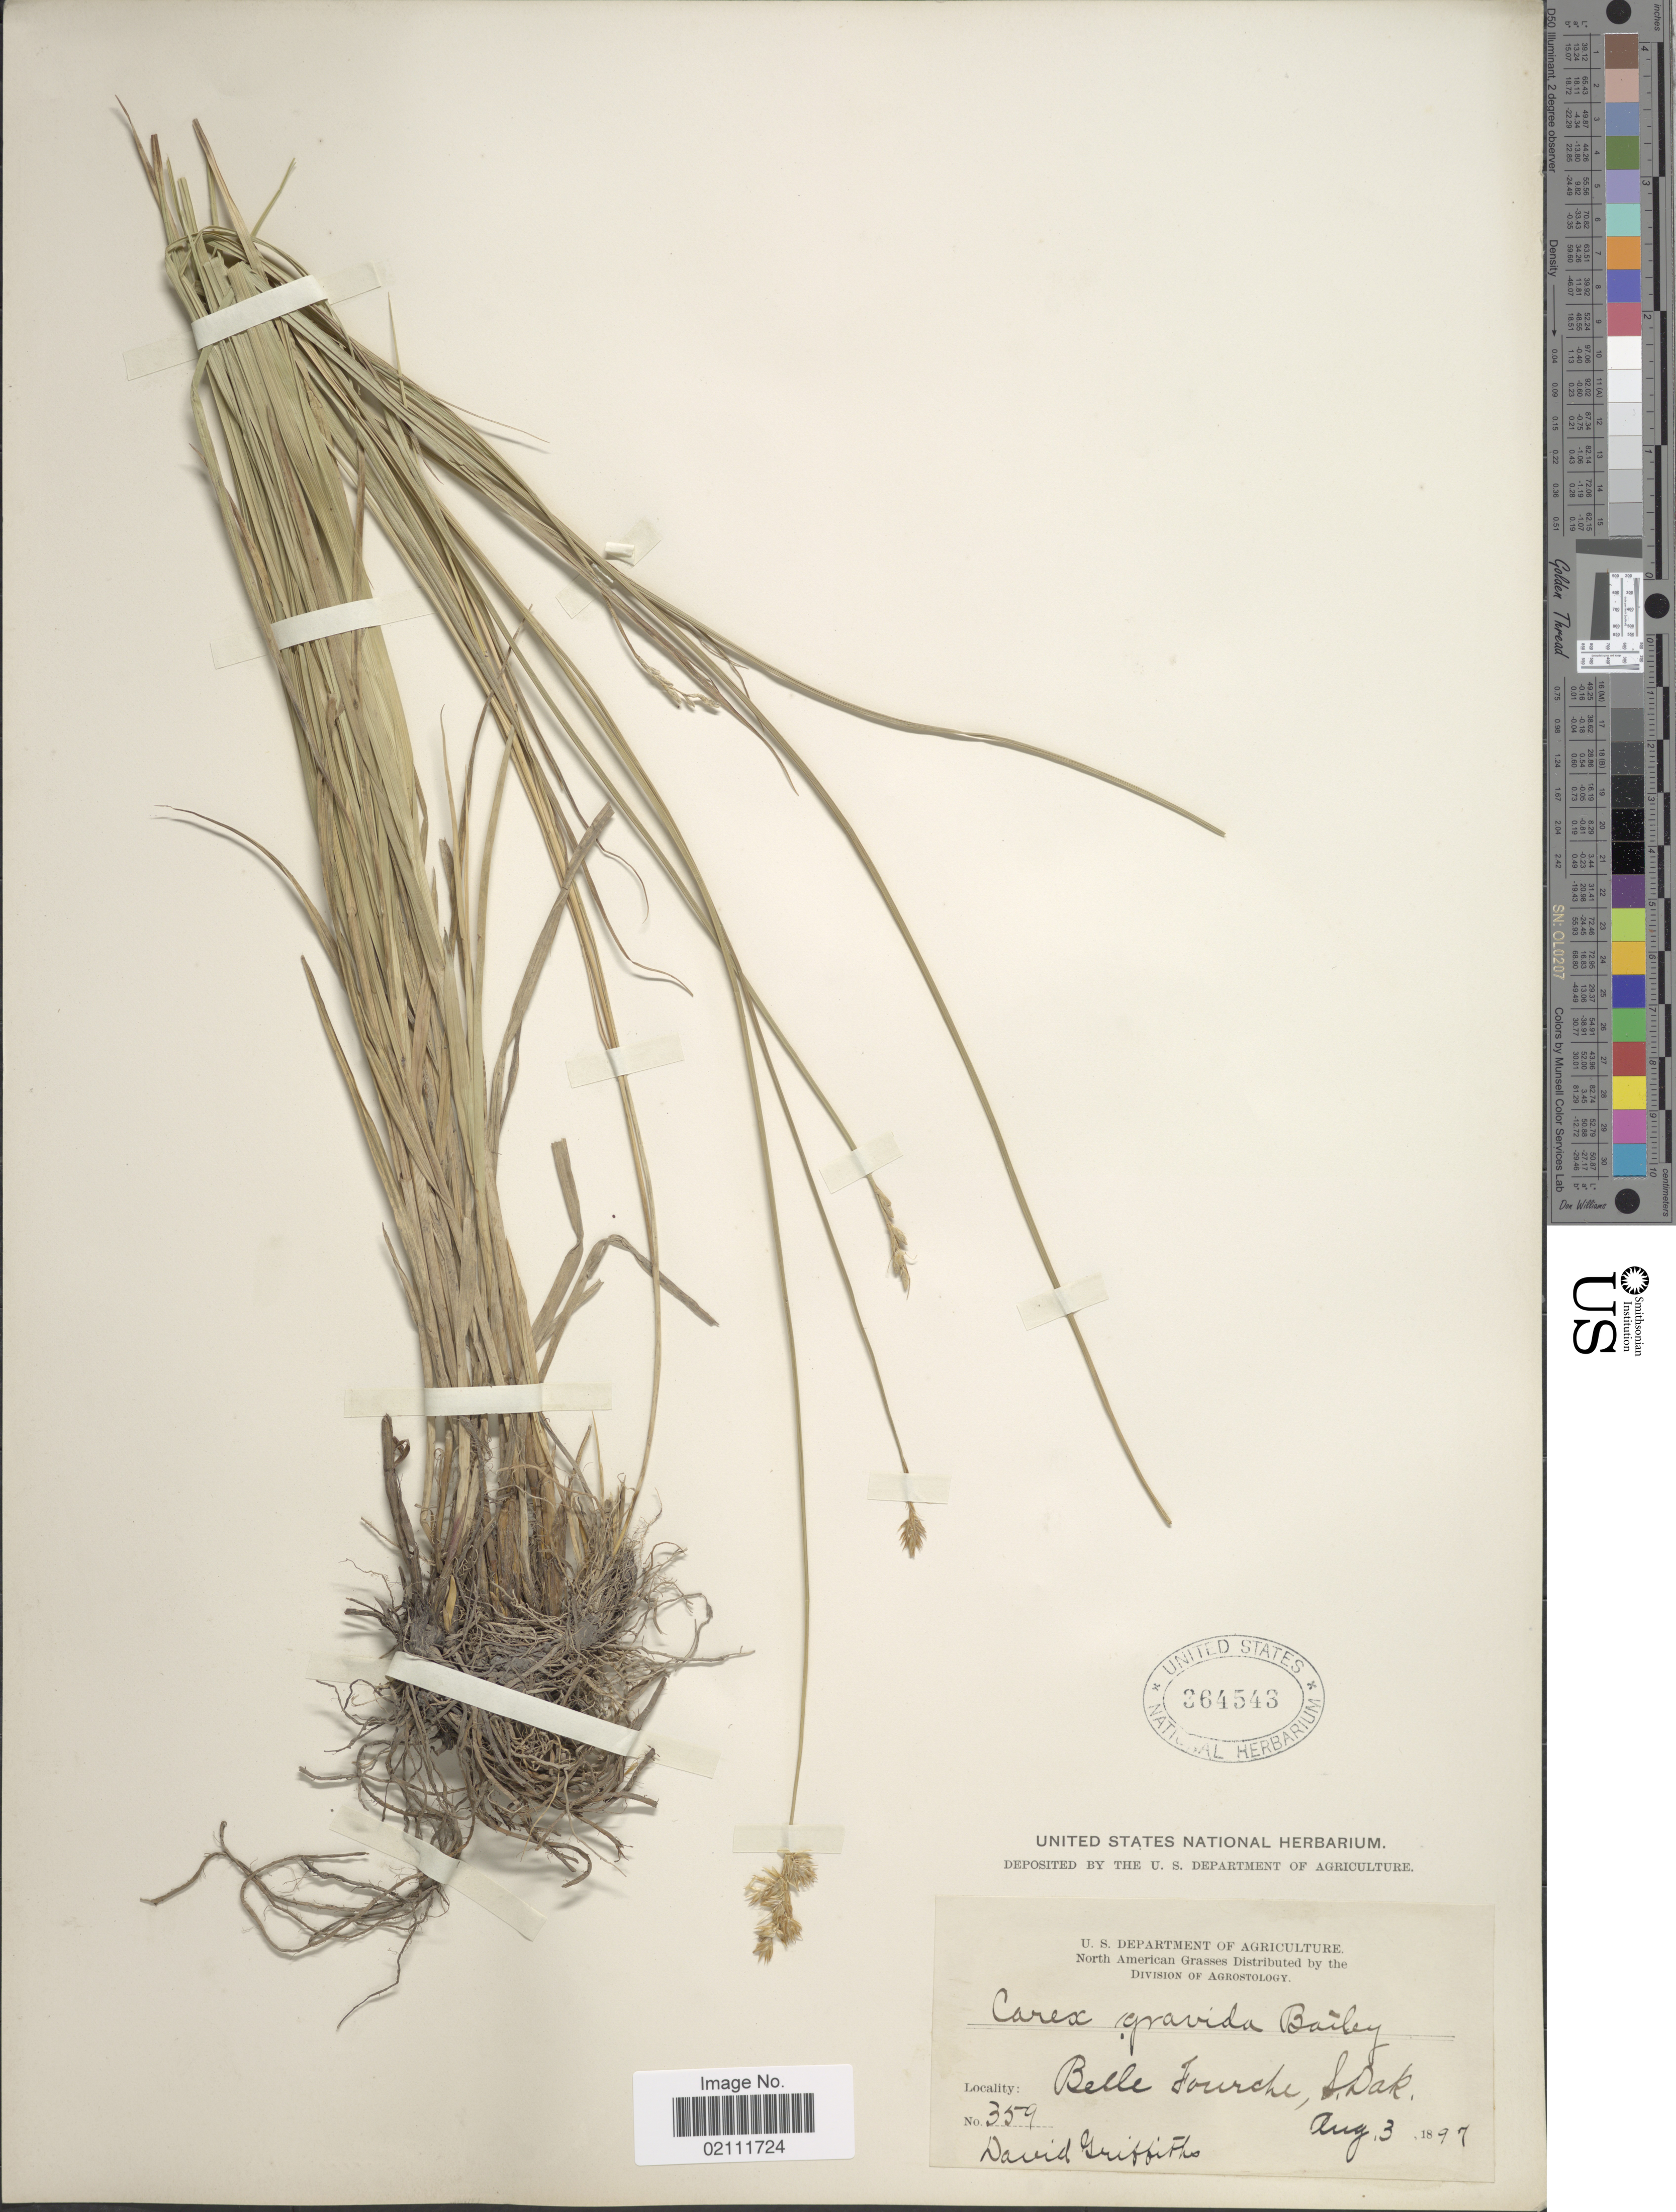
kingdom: Plantae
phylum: Tracheophyta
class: Liliopsida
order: Poales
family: Cyperaceae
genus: Carex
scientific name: Carex gravida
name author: L.H. Bailey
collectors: D. Griffiths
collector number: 359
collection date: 1897-08-03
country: United States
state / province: South Dakota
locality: Belle Fourche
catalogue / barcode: US 364543